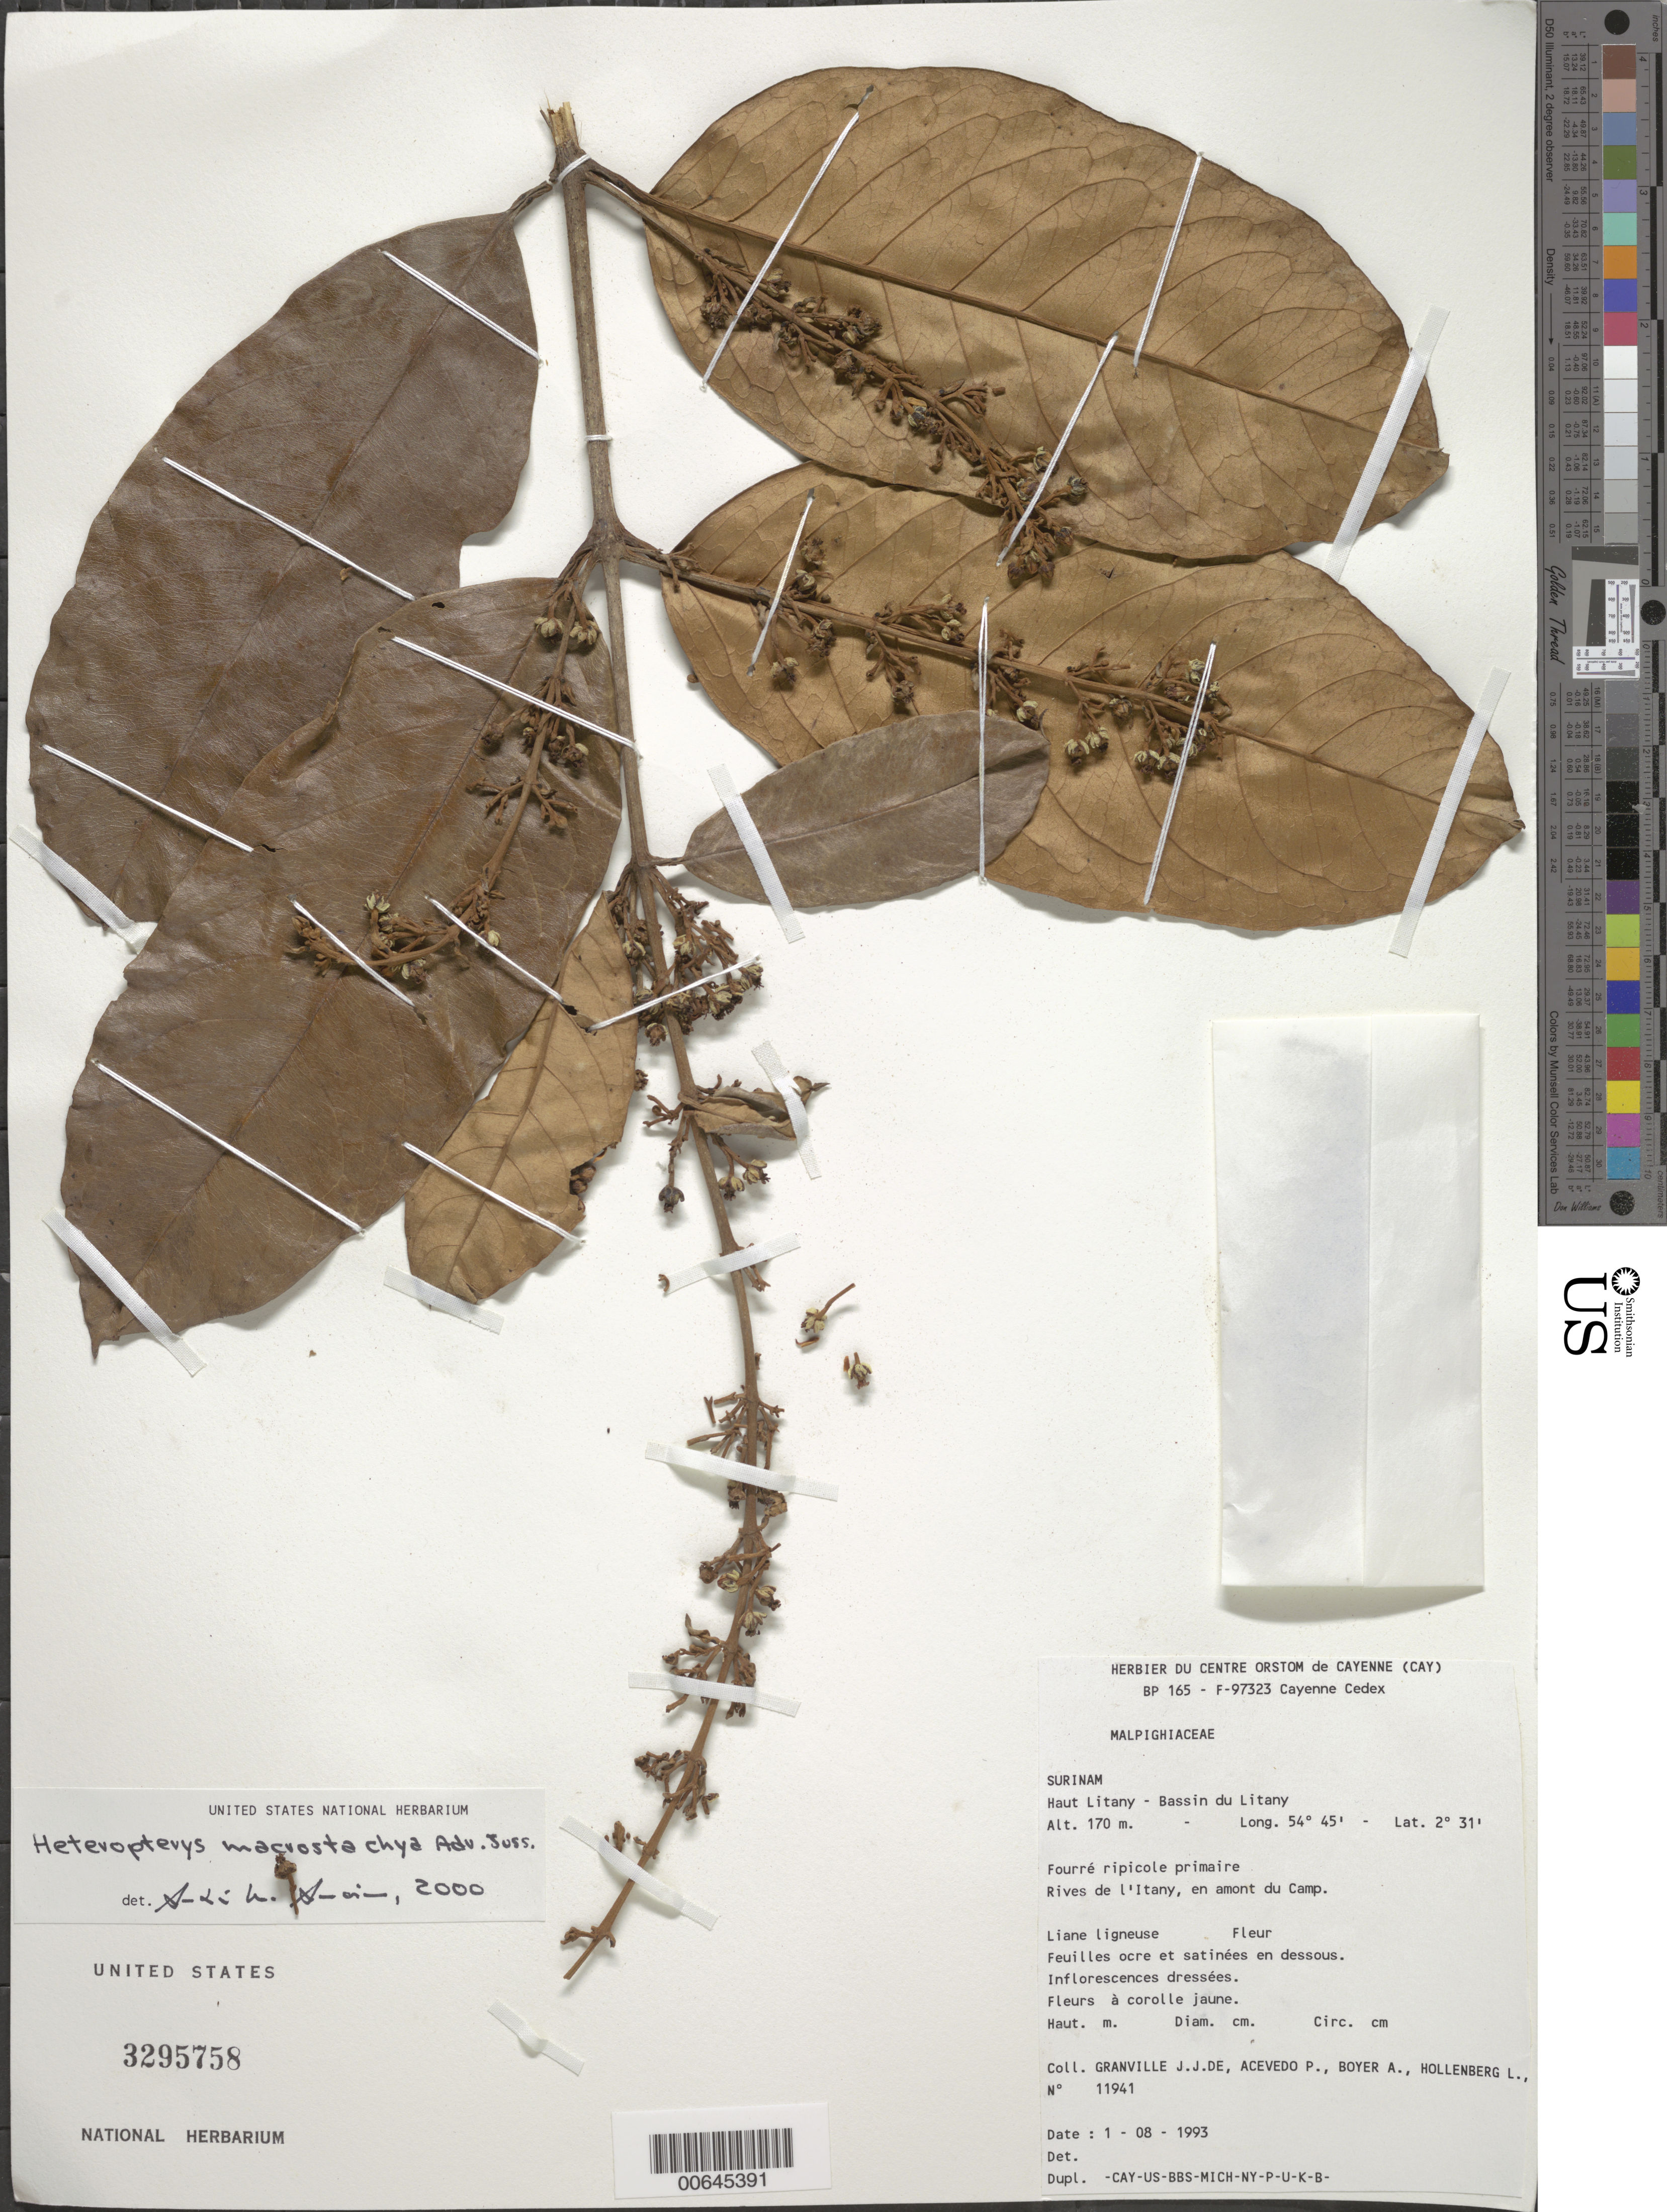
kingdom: Plantae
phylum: Tracheophyta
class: Magnoliopsida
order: Malpighiales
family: Malpighiaceae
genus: Heteropterys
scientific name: Heteropterys macrostachya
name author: A. Juss.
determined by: Amorim, A. M.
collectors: J.-J. de Granville, P. Acevedo-Rodr., A. Boyer & L. Hollenberg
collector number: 11941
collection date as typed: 1-Aug-93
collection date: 1993-08-01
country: Suriname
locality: Haut Litany, Bassin du Litany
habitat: Primary riparian forest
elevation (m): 170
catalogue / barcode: US 3295758